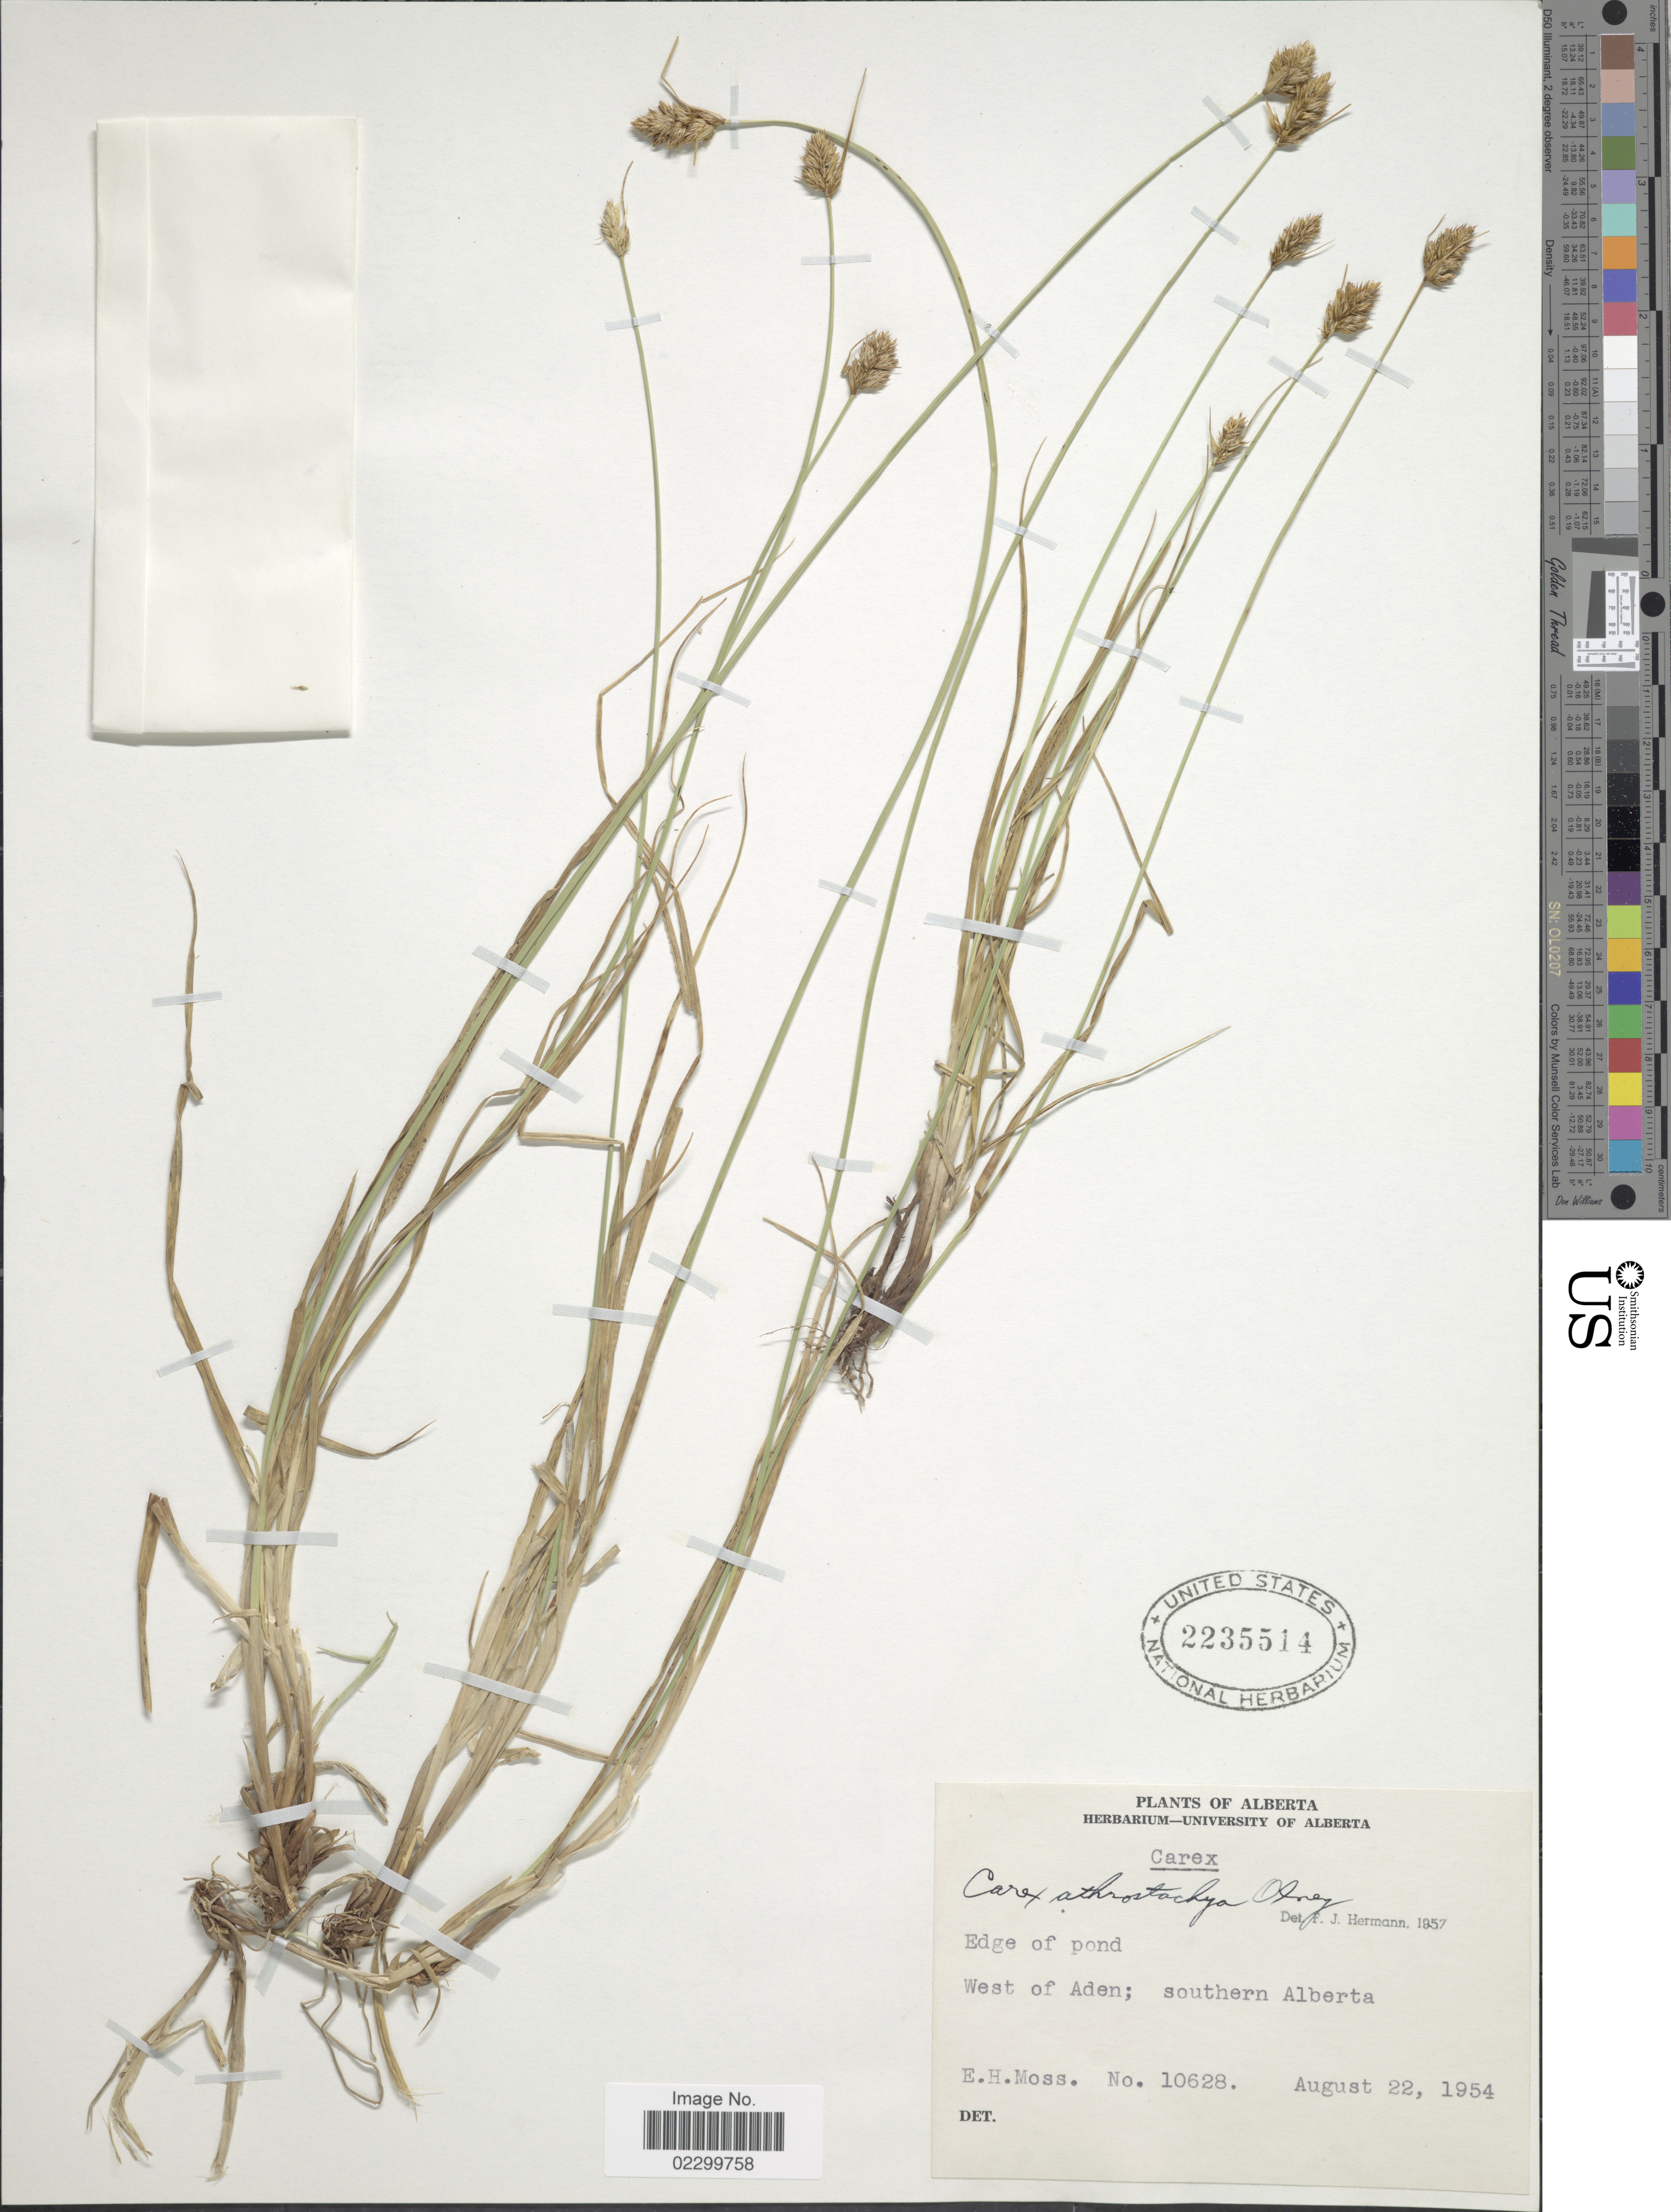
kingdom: Plantae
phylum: Tracheophyta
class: Liliopsida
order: Poales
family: Cyperaceae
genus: Carex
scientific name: Carex athrostachya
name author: Olney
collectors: E. Moss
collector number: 10628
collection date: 1954-08-22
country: Canada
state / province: Alberta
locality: Edge of pond, West of Aden; southern Alberta.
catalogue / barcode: US 2235514